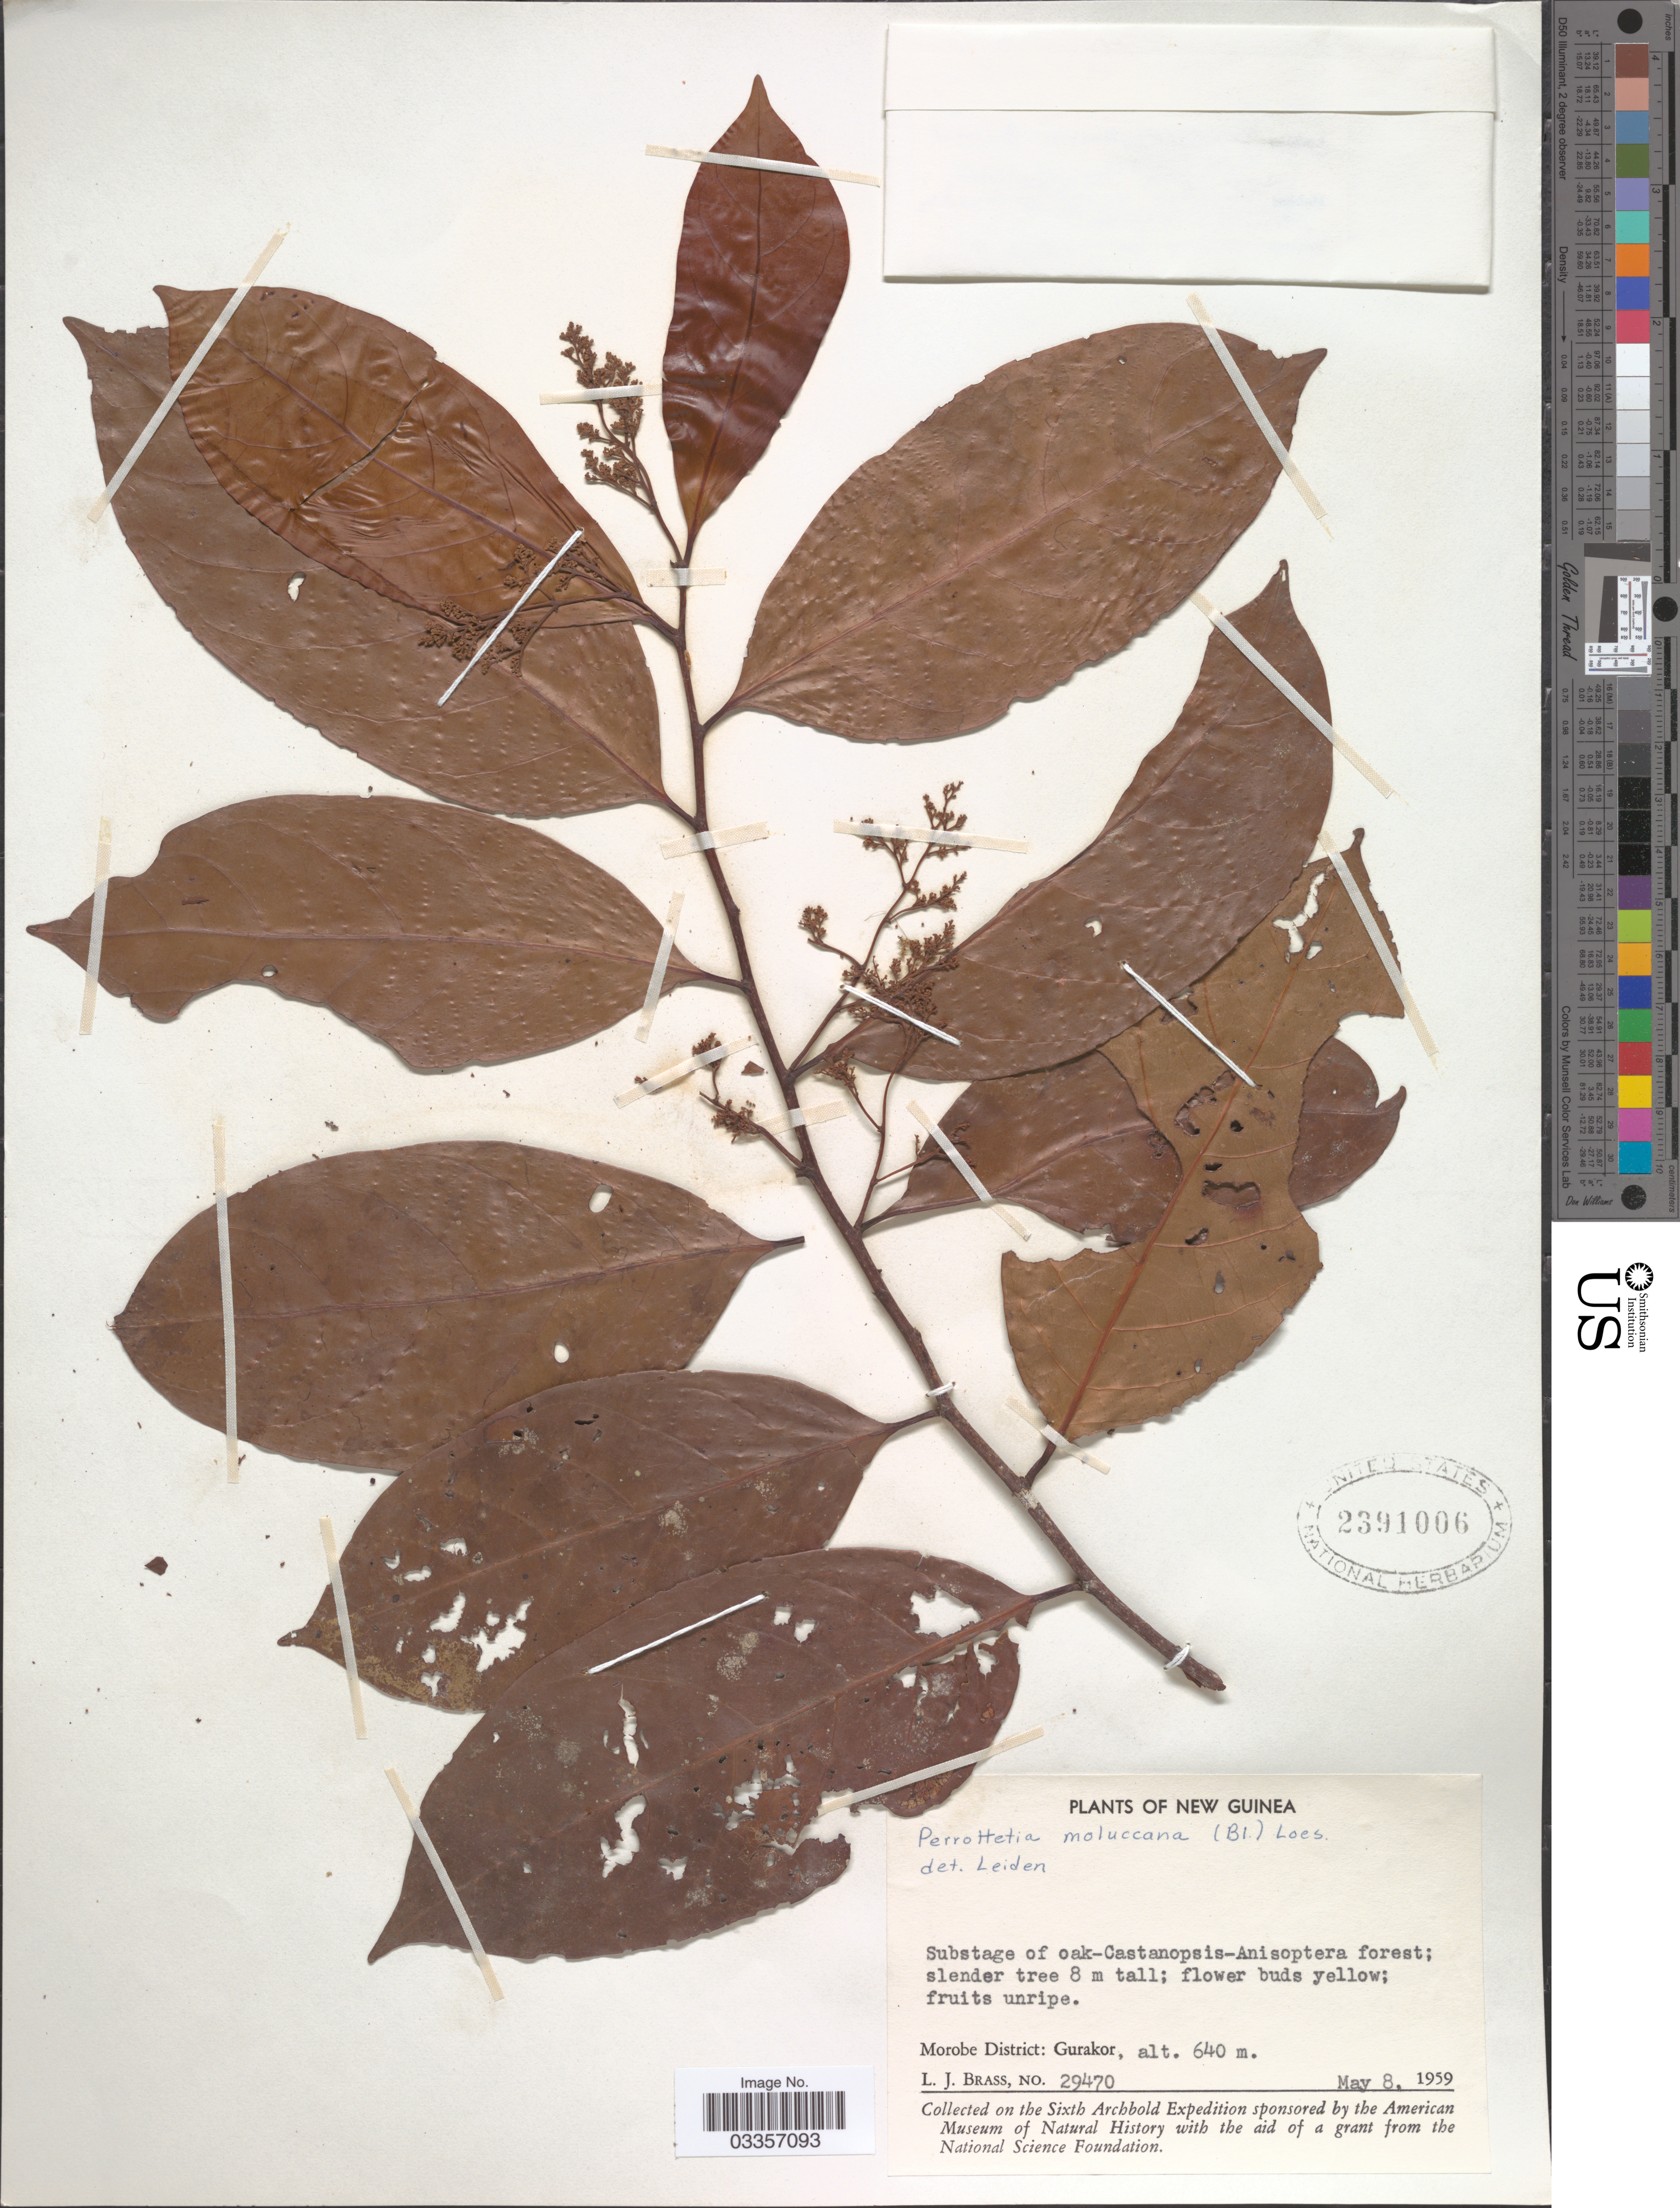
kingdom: Plantae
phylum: Tracheophyta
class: Magnoliopsida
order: Huerteales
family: Dipentodontaceae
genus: Perrottetia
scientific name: Perrottetia alpestris subsp. moluccana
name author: (Blume) Ding Hou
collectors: L. J. Brass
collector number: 29470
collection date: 1959-05-08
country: Papua New Guinea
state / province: Morobe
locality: New Guinea, Morobe District: Gurakor.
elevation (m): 640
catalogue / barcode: US 2391006